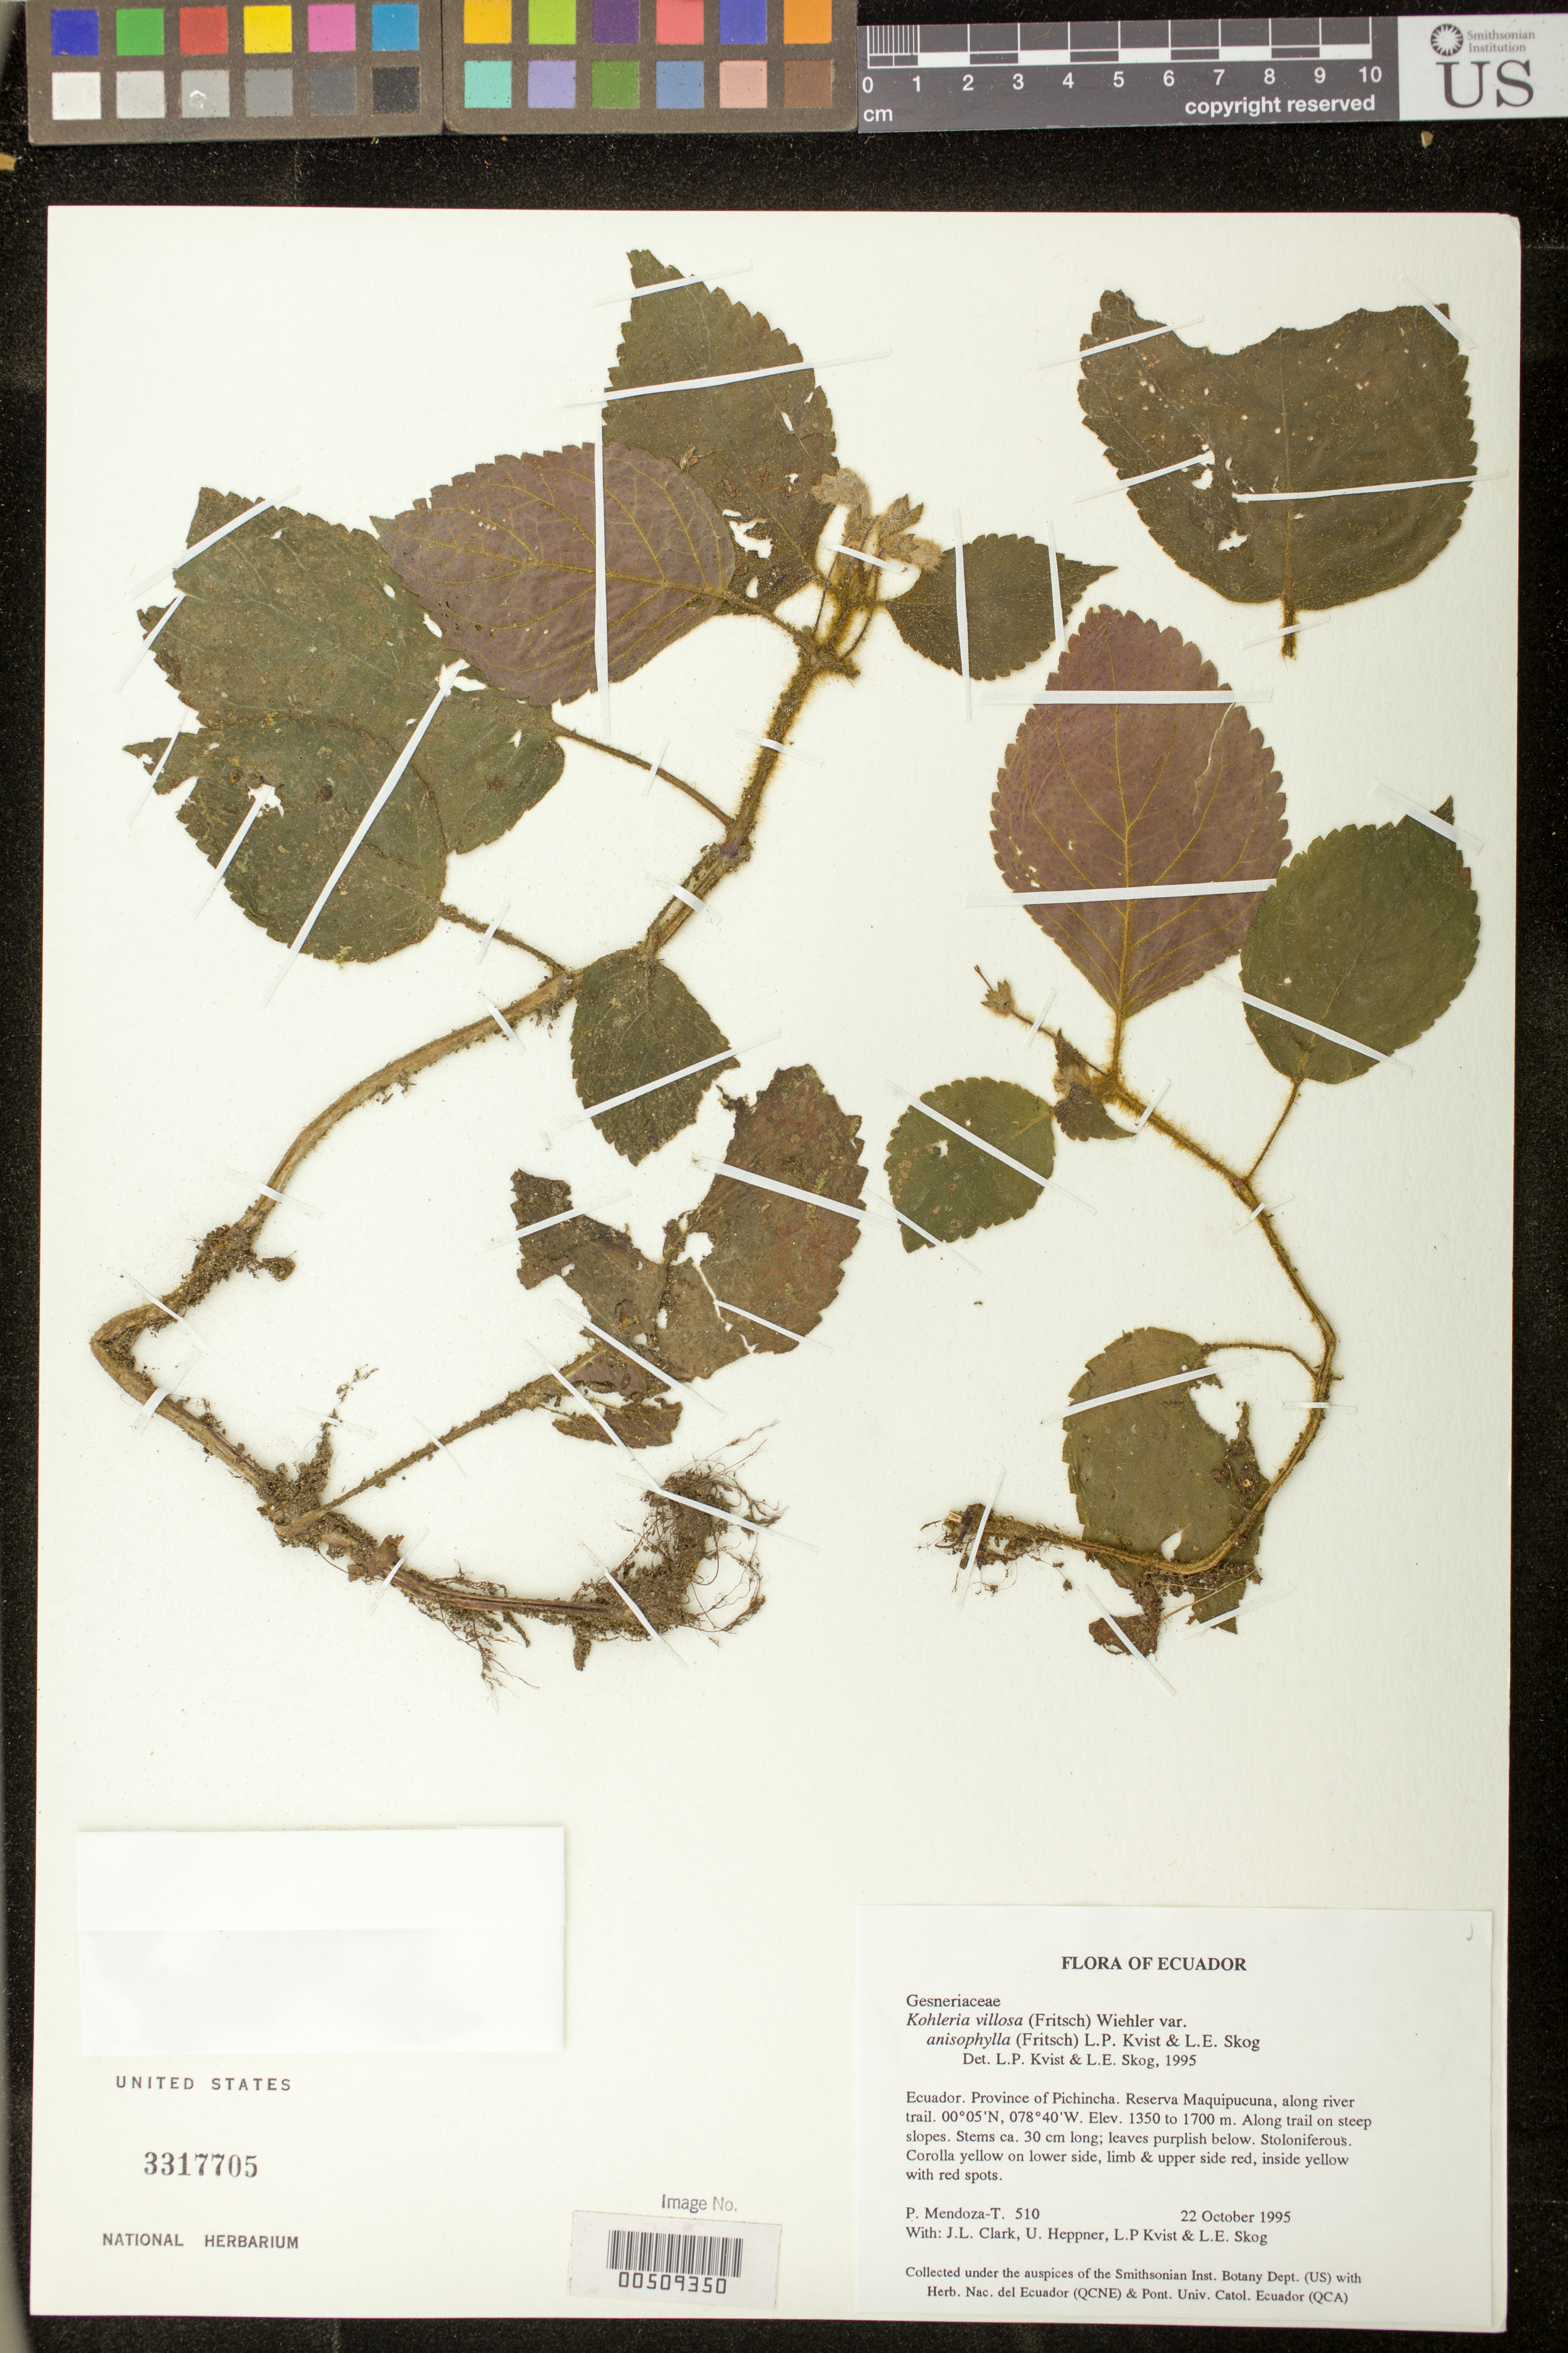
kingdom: Plantae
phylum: Tracheophyta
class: Magnoliopsida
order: Lamiales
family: Gesneriaceae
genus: Kohleria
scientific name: Kohleria anisophylla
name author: (Fritsch) Wiehler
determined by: Skog, Laurence E.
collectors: P. Mendoza-T., J. L. Clark, U. Heppner, L. P. Kvist & L. E. Skog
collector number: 510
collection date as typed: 22 Oct 1995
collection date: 1995-10-22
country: Ecuador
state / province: Pichincha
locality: Reserva Maquipucuna, along river trail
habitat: Along trail on steep slopes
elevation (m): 1350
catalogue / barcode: US 3317705